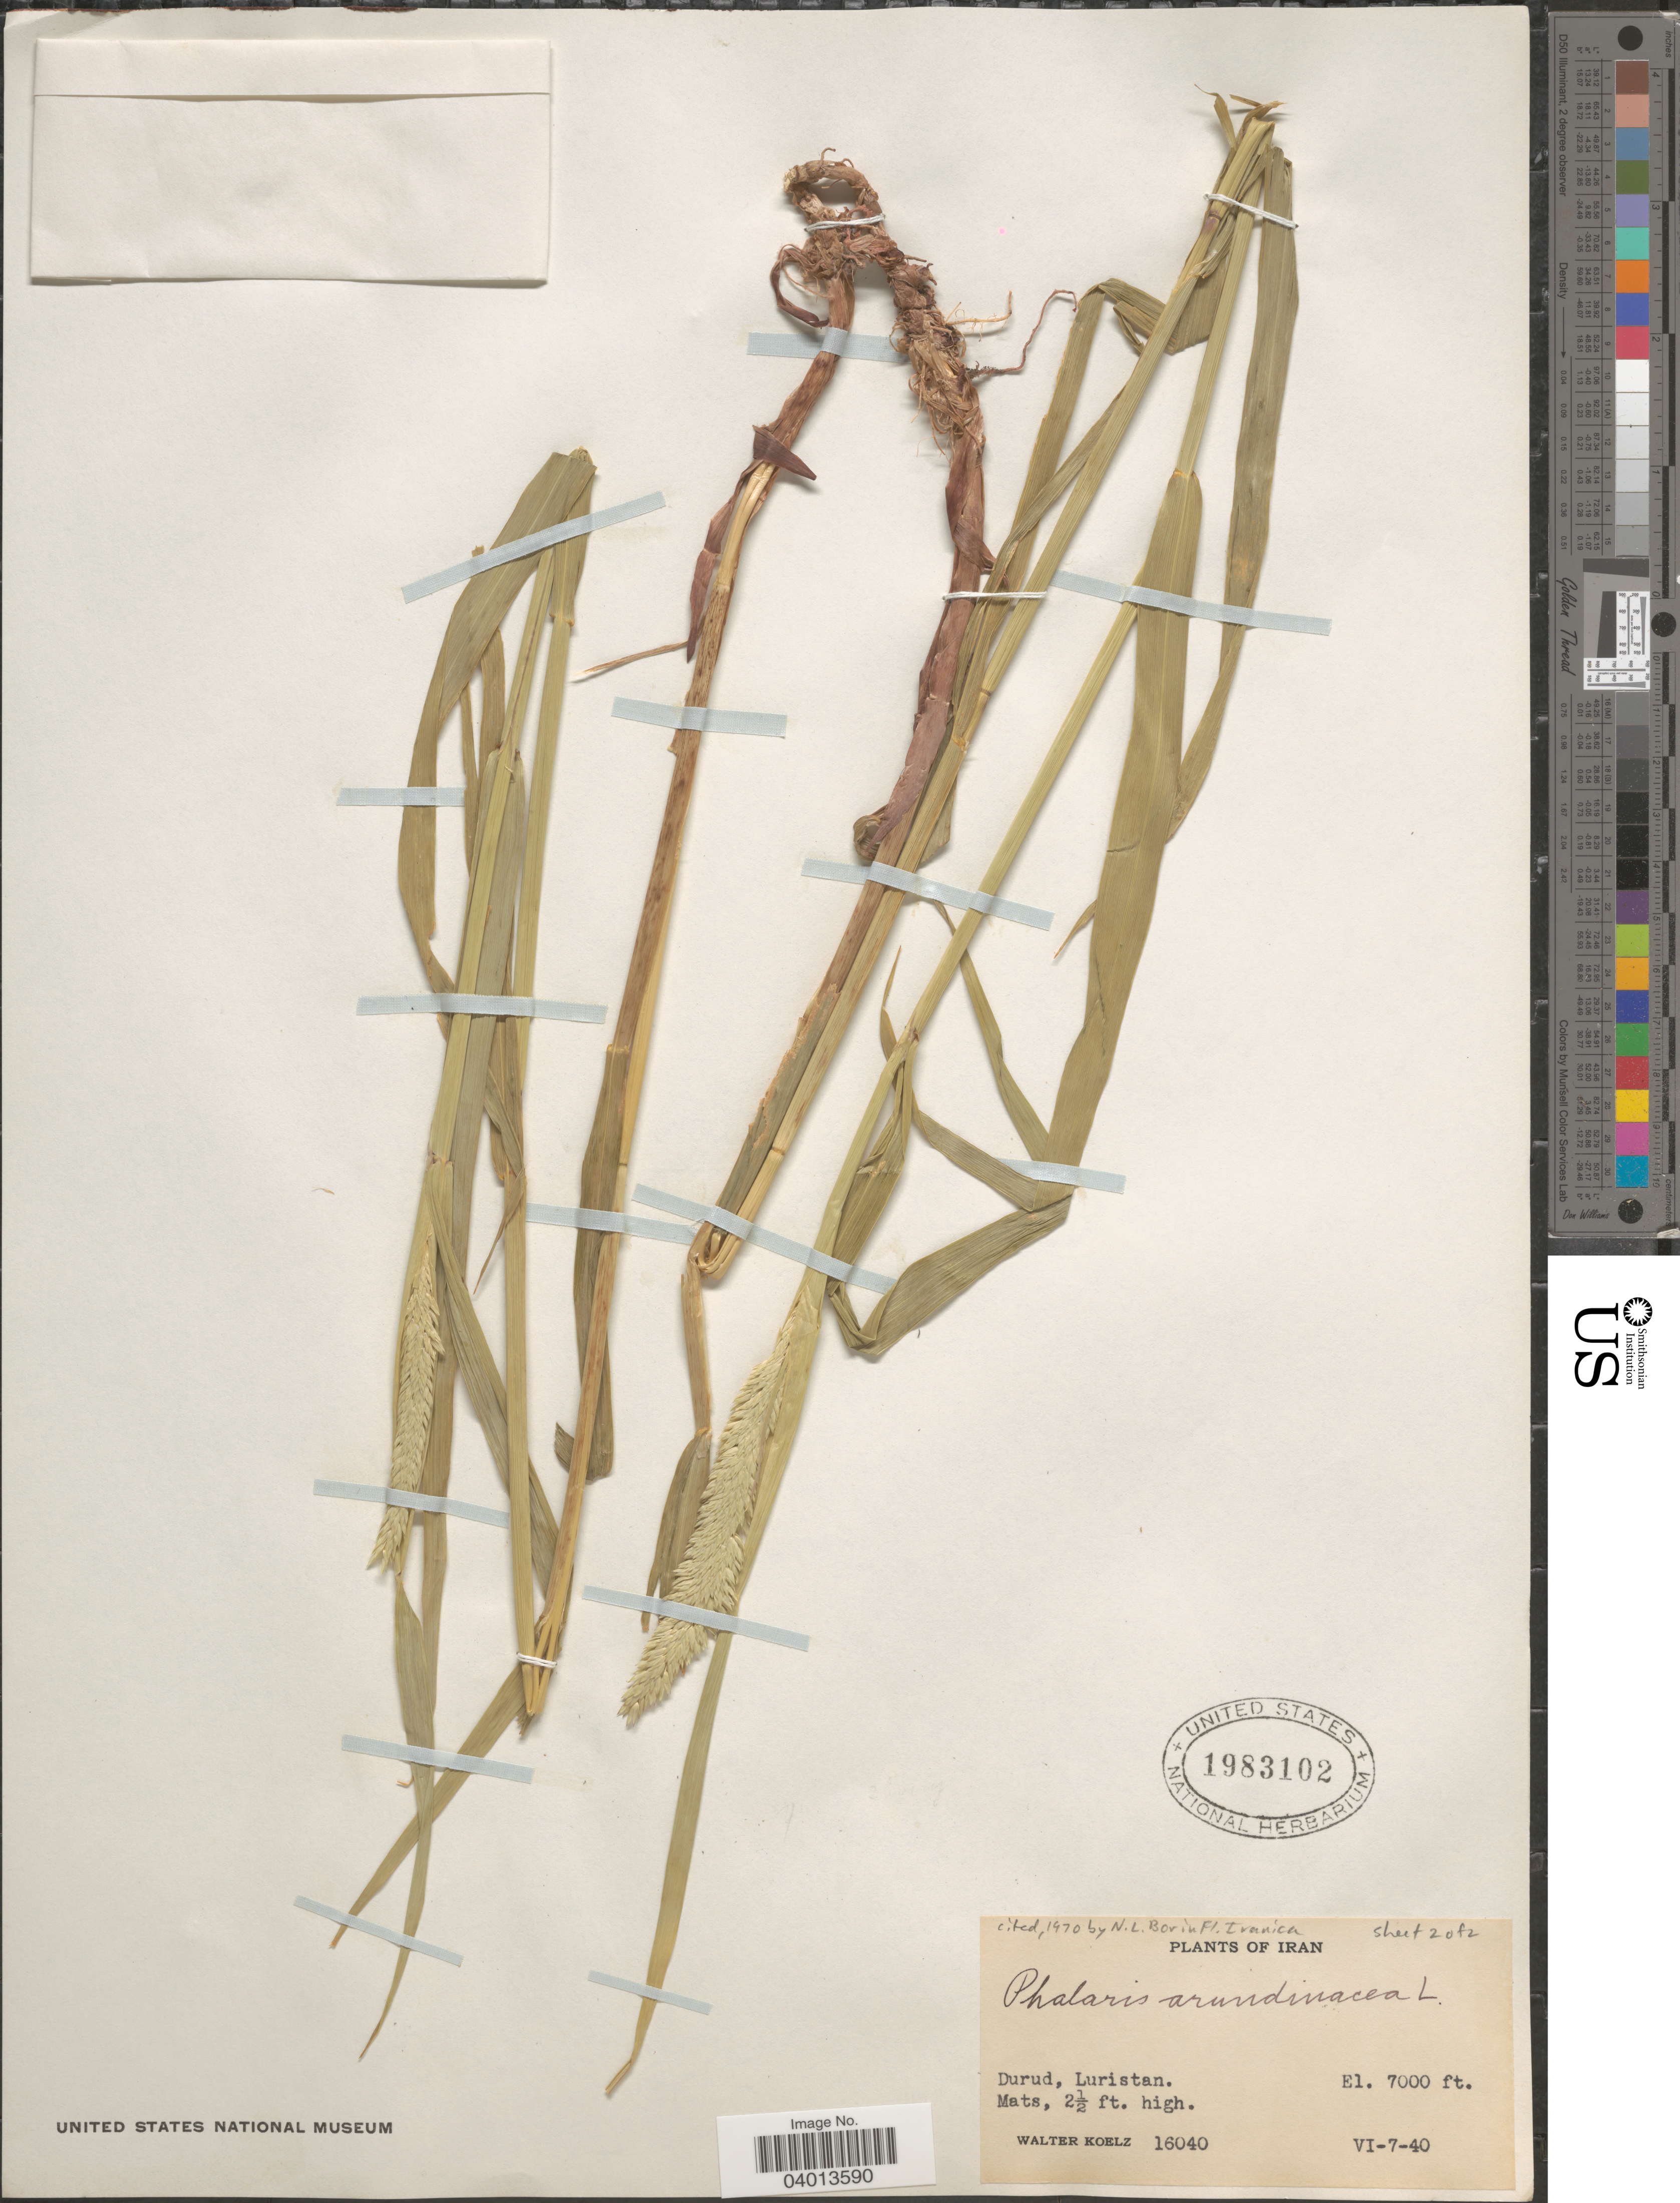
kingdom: Plantae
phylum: Tracheophyta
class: Liliopsida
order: Poales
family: Poaceae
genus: Phalaris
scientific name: Phalaris arundinacea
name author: L.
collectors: W. N. Koelz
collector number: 16040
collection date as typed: Transcribed d/m/y: 7/6/40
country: Iran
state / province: Lorestan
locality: Durud, Luristan.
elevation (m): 2134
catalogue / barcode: US 1983102